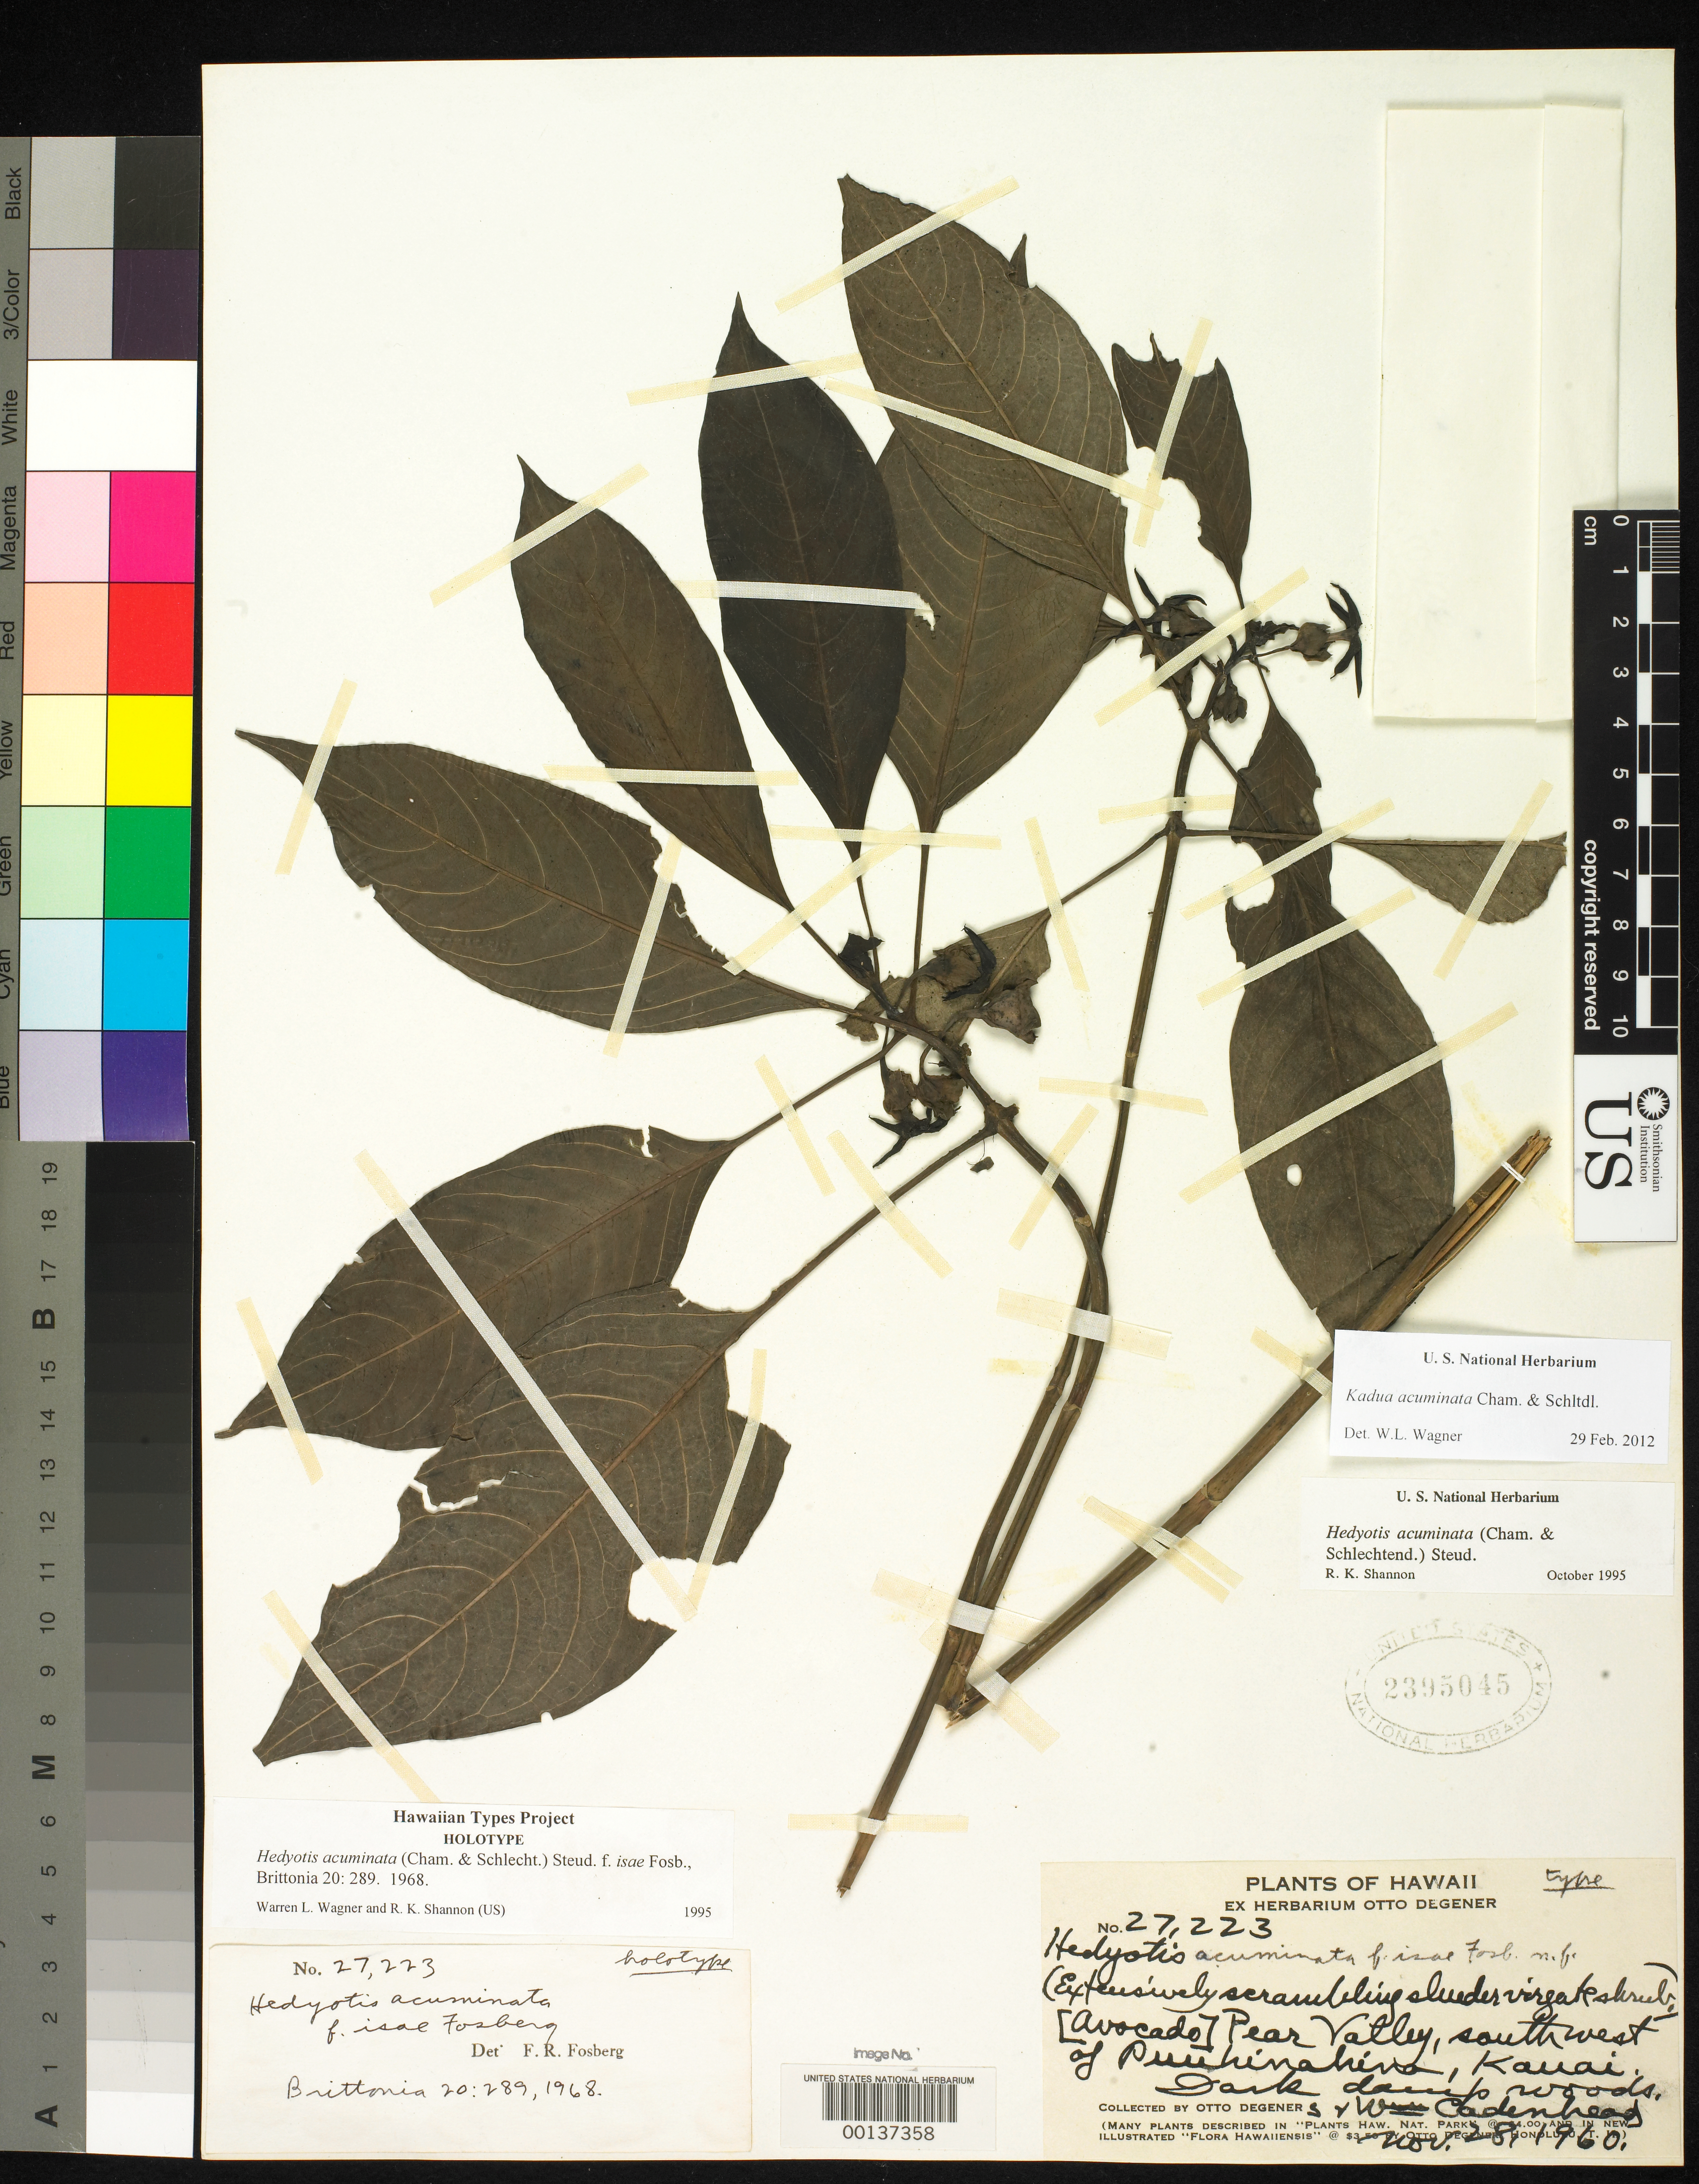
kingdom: Plantae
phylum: Tracheophyta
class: Magnoliopsida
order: Gentianales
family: Rubiaceae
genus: Hedyotis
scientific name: Hedyotis acuminata f. isae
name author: Fosberg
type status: Holotype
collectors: O. Degener, I. Degener & W. Cadenheads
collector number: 27223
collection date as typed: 28 Nov 1960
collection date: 1960-11-28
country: United States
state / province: Hawaii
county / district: Kauai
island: Kaua'i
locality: Puuhinahina, (Avocado) Pear valley.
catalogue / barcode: US 2395045